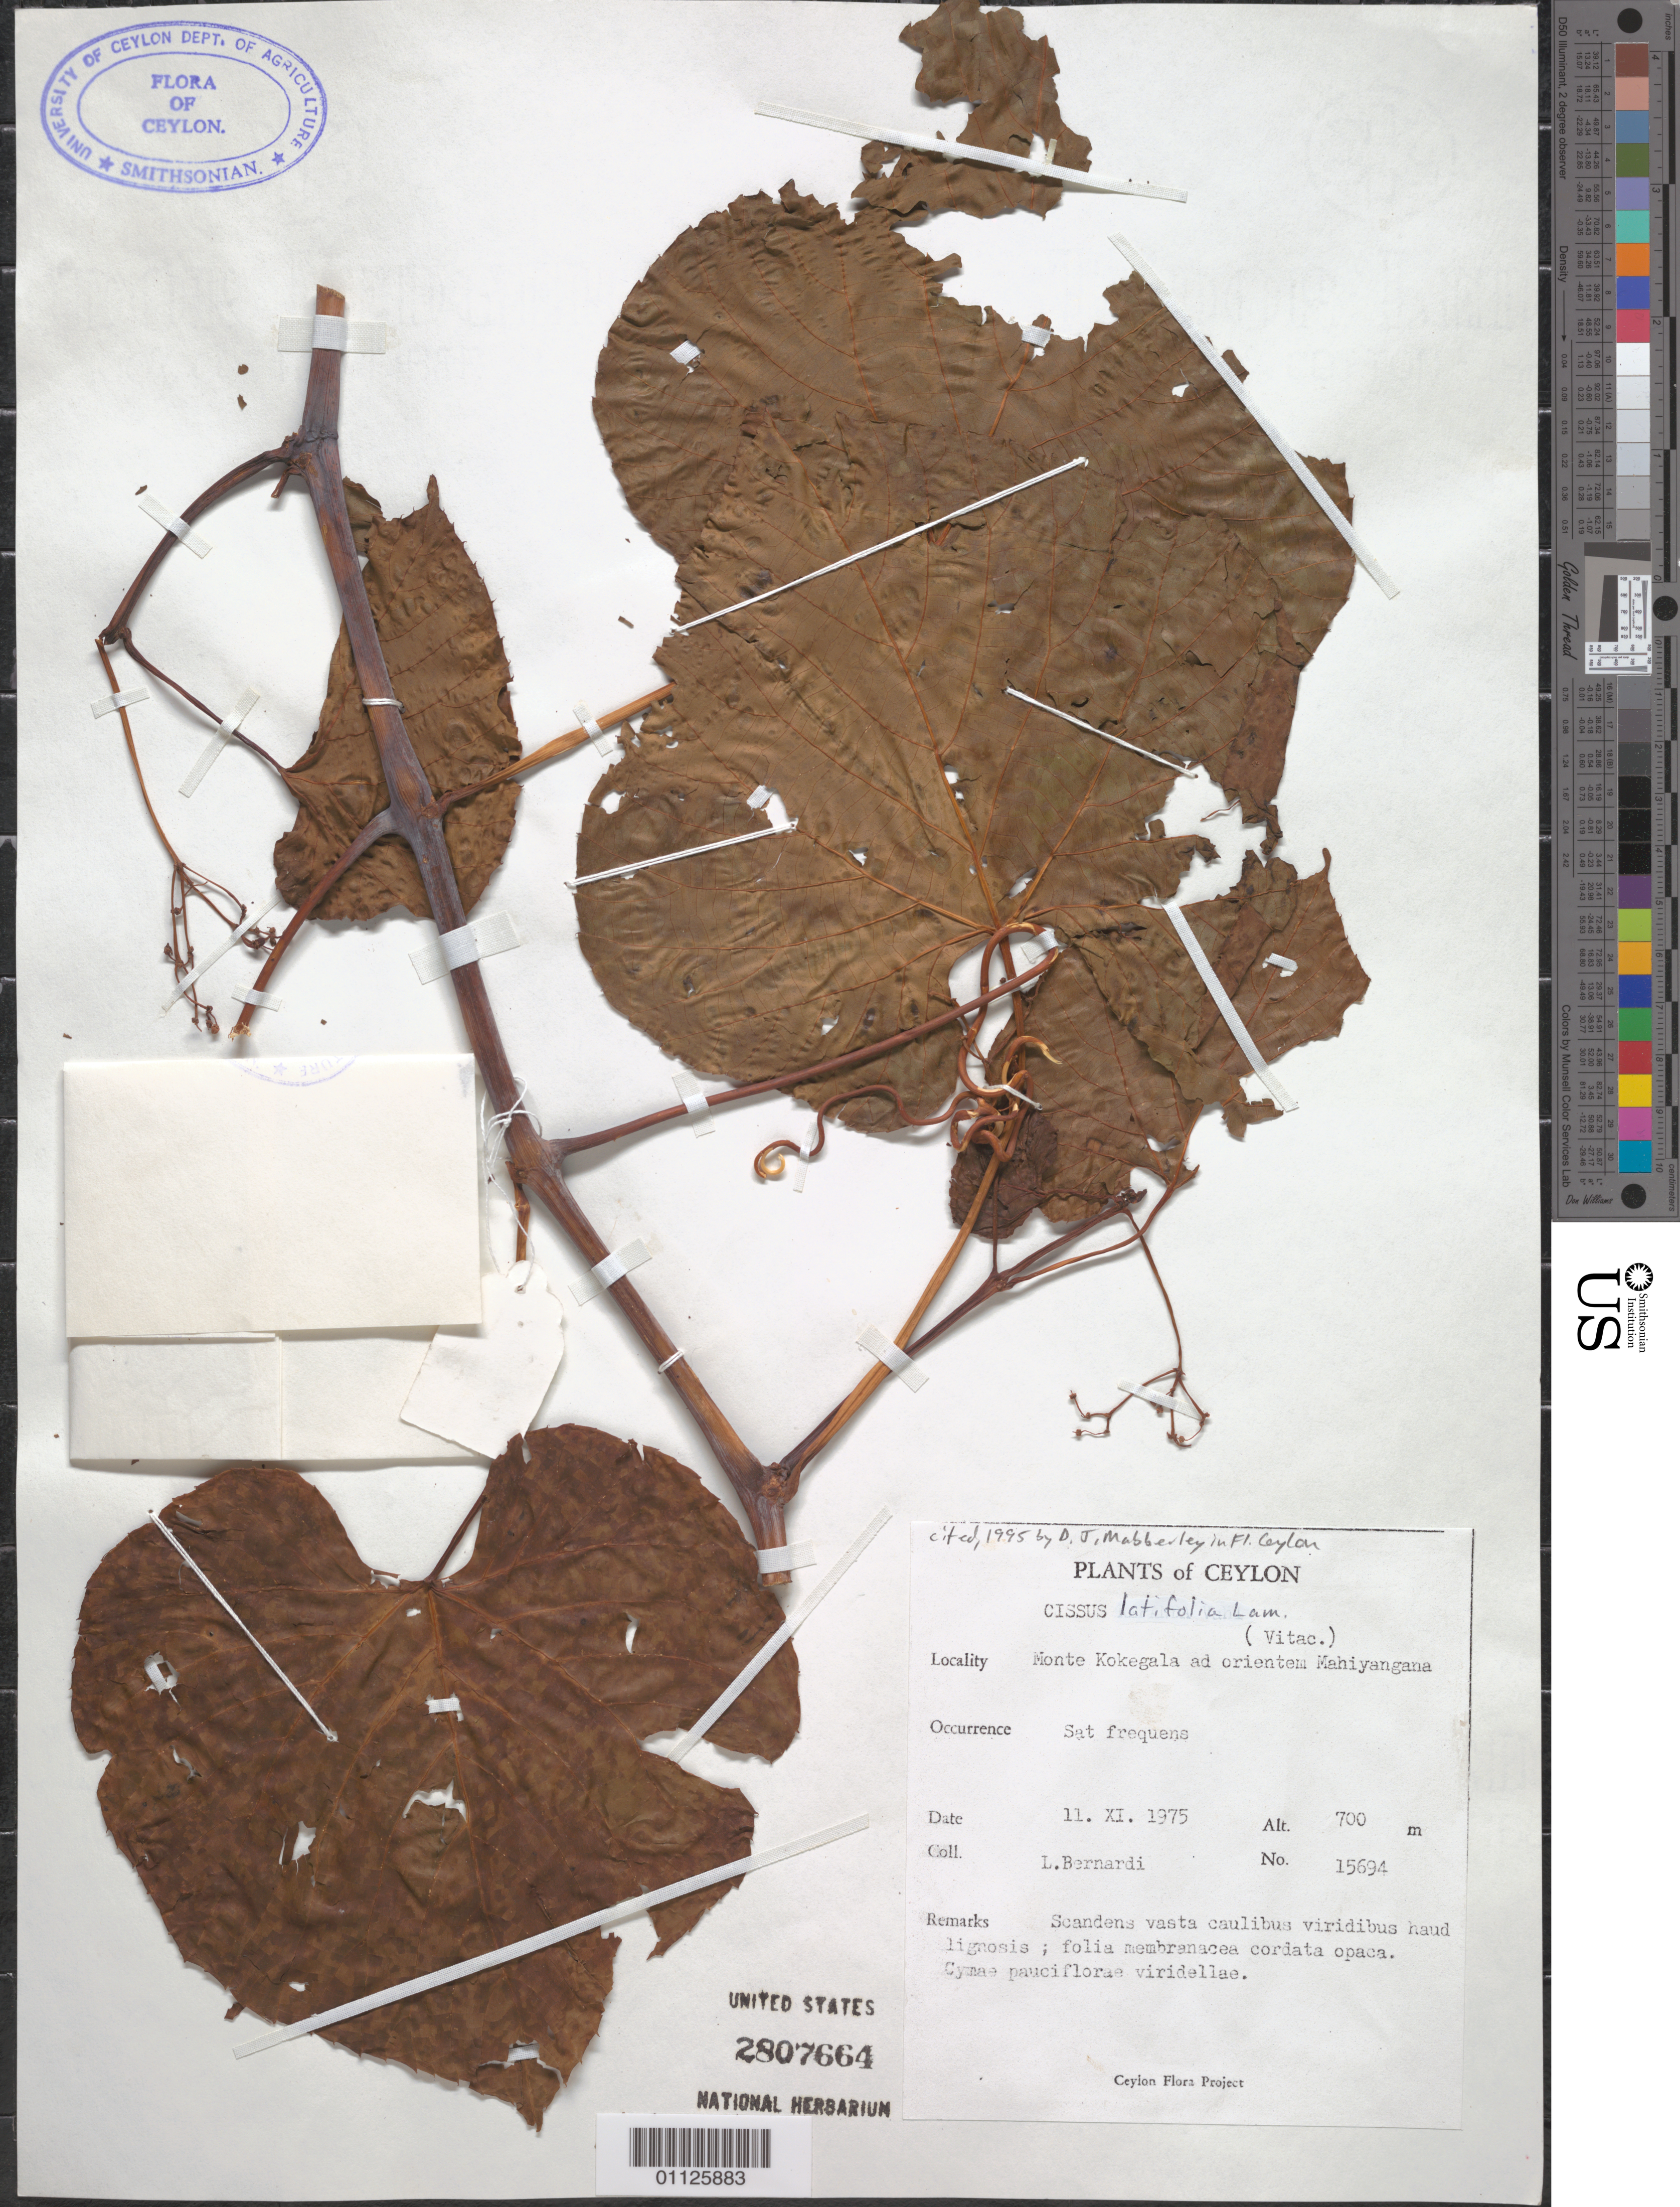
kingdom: Plantae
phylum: Tracheophyta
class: Magnoliopsida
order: Vitales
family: Vitaceae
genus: Cissus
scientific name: Cissus latifolia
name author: Lam.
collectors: L. Bernardi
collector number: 15694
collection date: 1975-11-11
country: Sri Lanka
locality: Monte Kokegala ad orientem Mahiyangana.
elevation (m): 700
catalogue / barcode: US 2807664